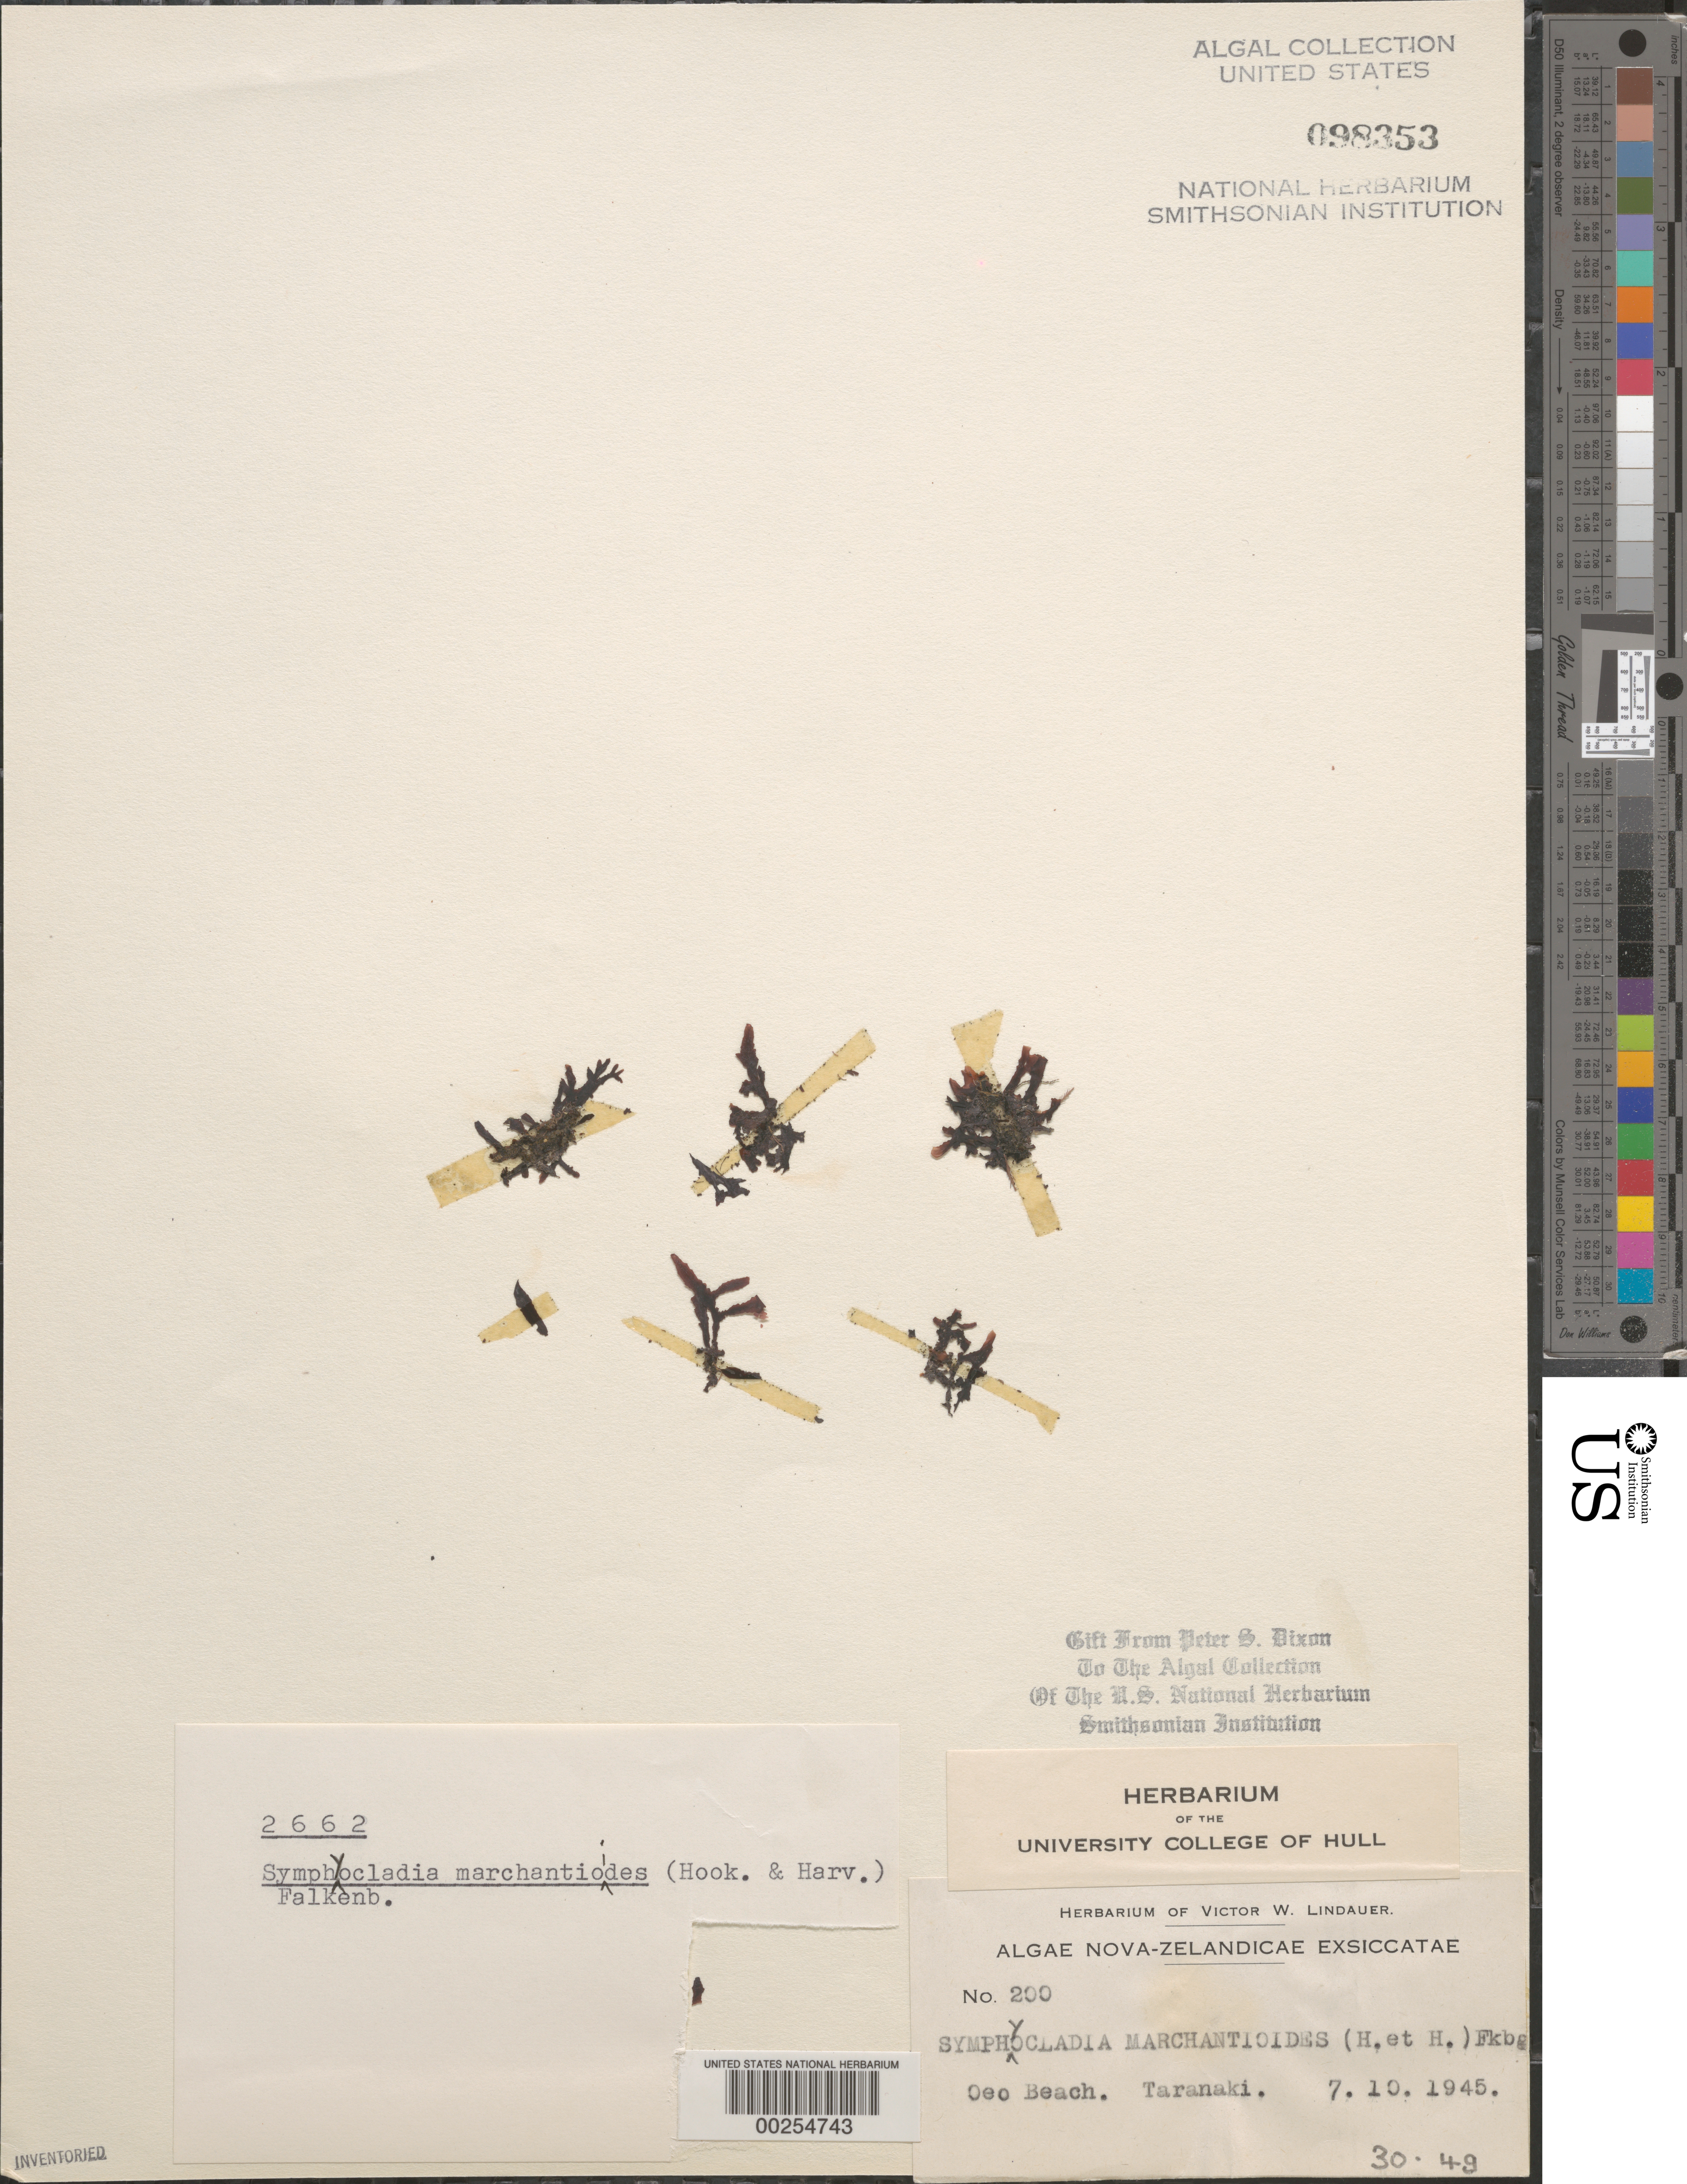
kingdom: Plantae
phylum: Rhodophyta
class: Florideophyceae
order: Ceramiales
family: Rhodomelaceae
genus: Symphyocladia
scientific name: Symphyocladia marchantioides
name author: (Harv. in Hook. f.) Falkenb. in F. Schmitz & Falkenb.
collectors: V. Lindauer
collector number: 200 & PSD 2662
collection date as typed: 07 Oct 1945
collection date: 1945-10-07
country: New Zealand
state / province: Taranaki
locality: Oeo beach, taranaki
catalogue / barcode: US 98353